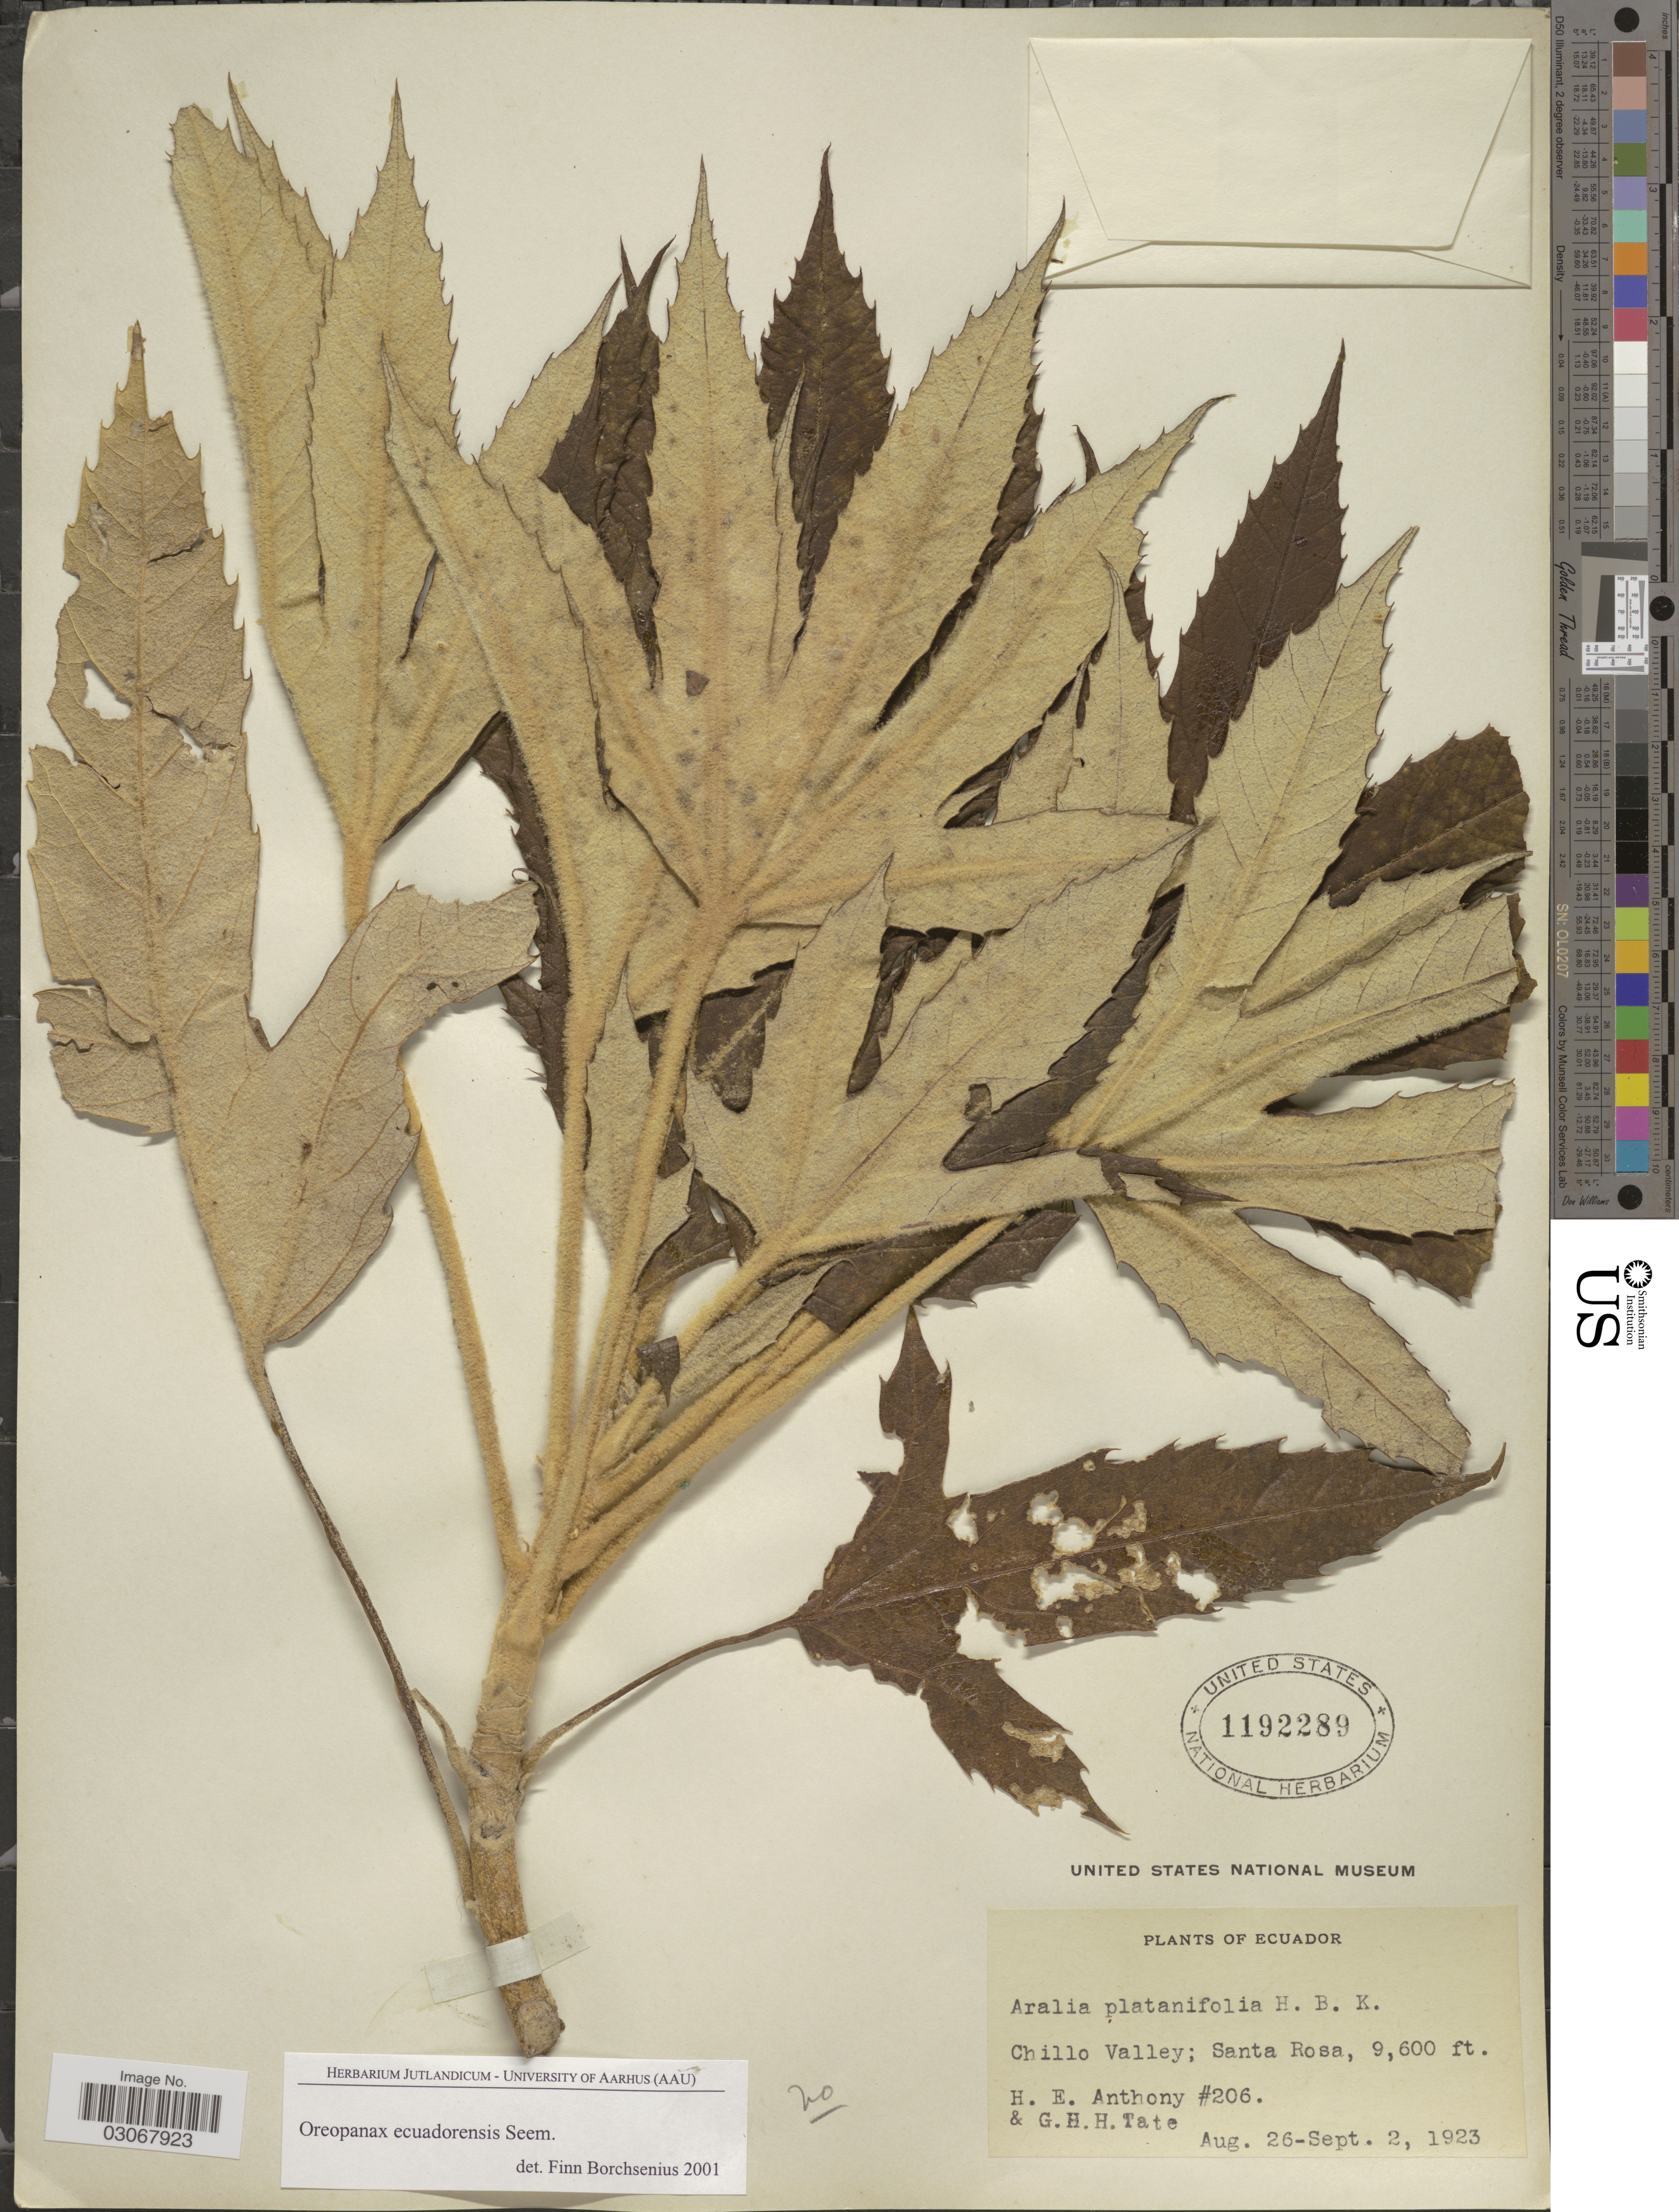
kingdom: Plantae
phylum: Tracheophyta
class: Magnoliopsida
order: Apiales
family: Araliaceae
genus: Oreopanax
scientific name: Oreopanax ecuadoriensis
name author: Seem.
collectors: H. E. Anthony & G. H. H.Tate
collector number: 206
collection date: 1923-08-26/1923-09-02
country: Ecuador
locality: Chillo Valley; Santa Rosa.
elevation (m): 2926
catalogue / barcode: US 1192289